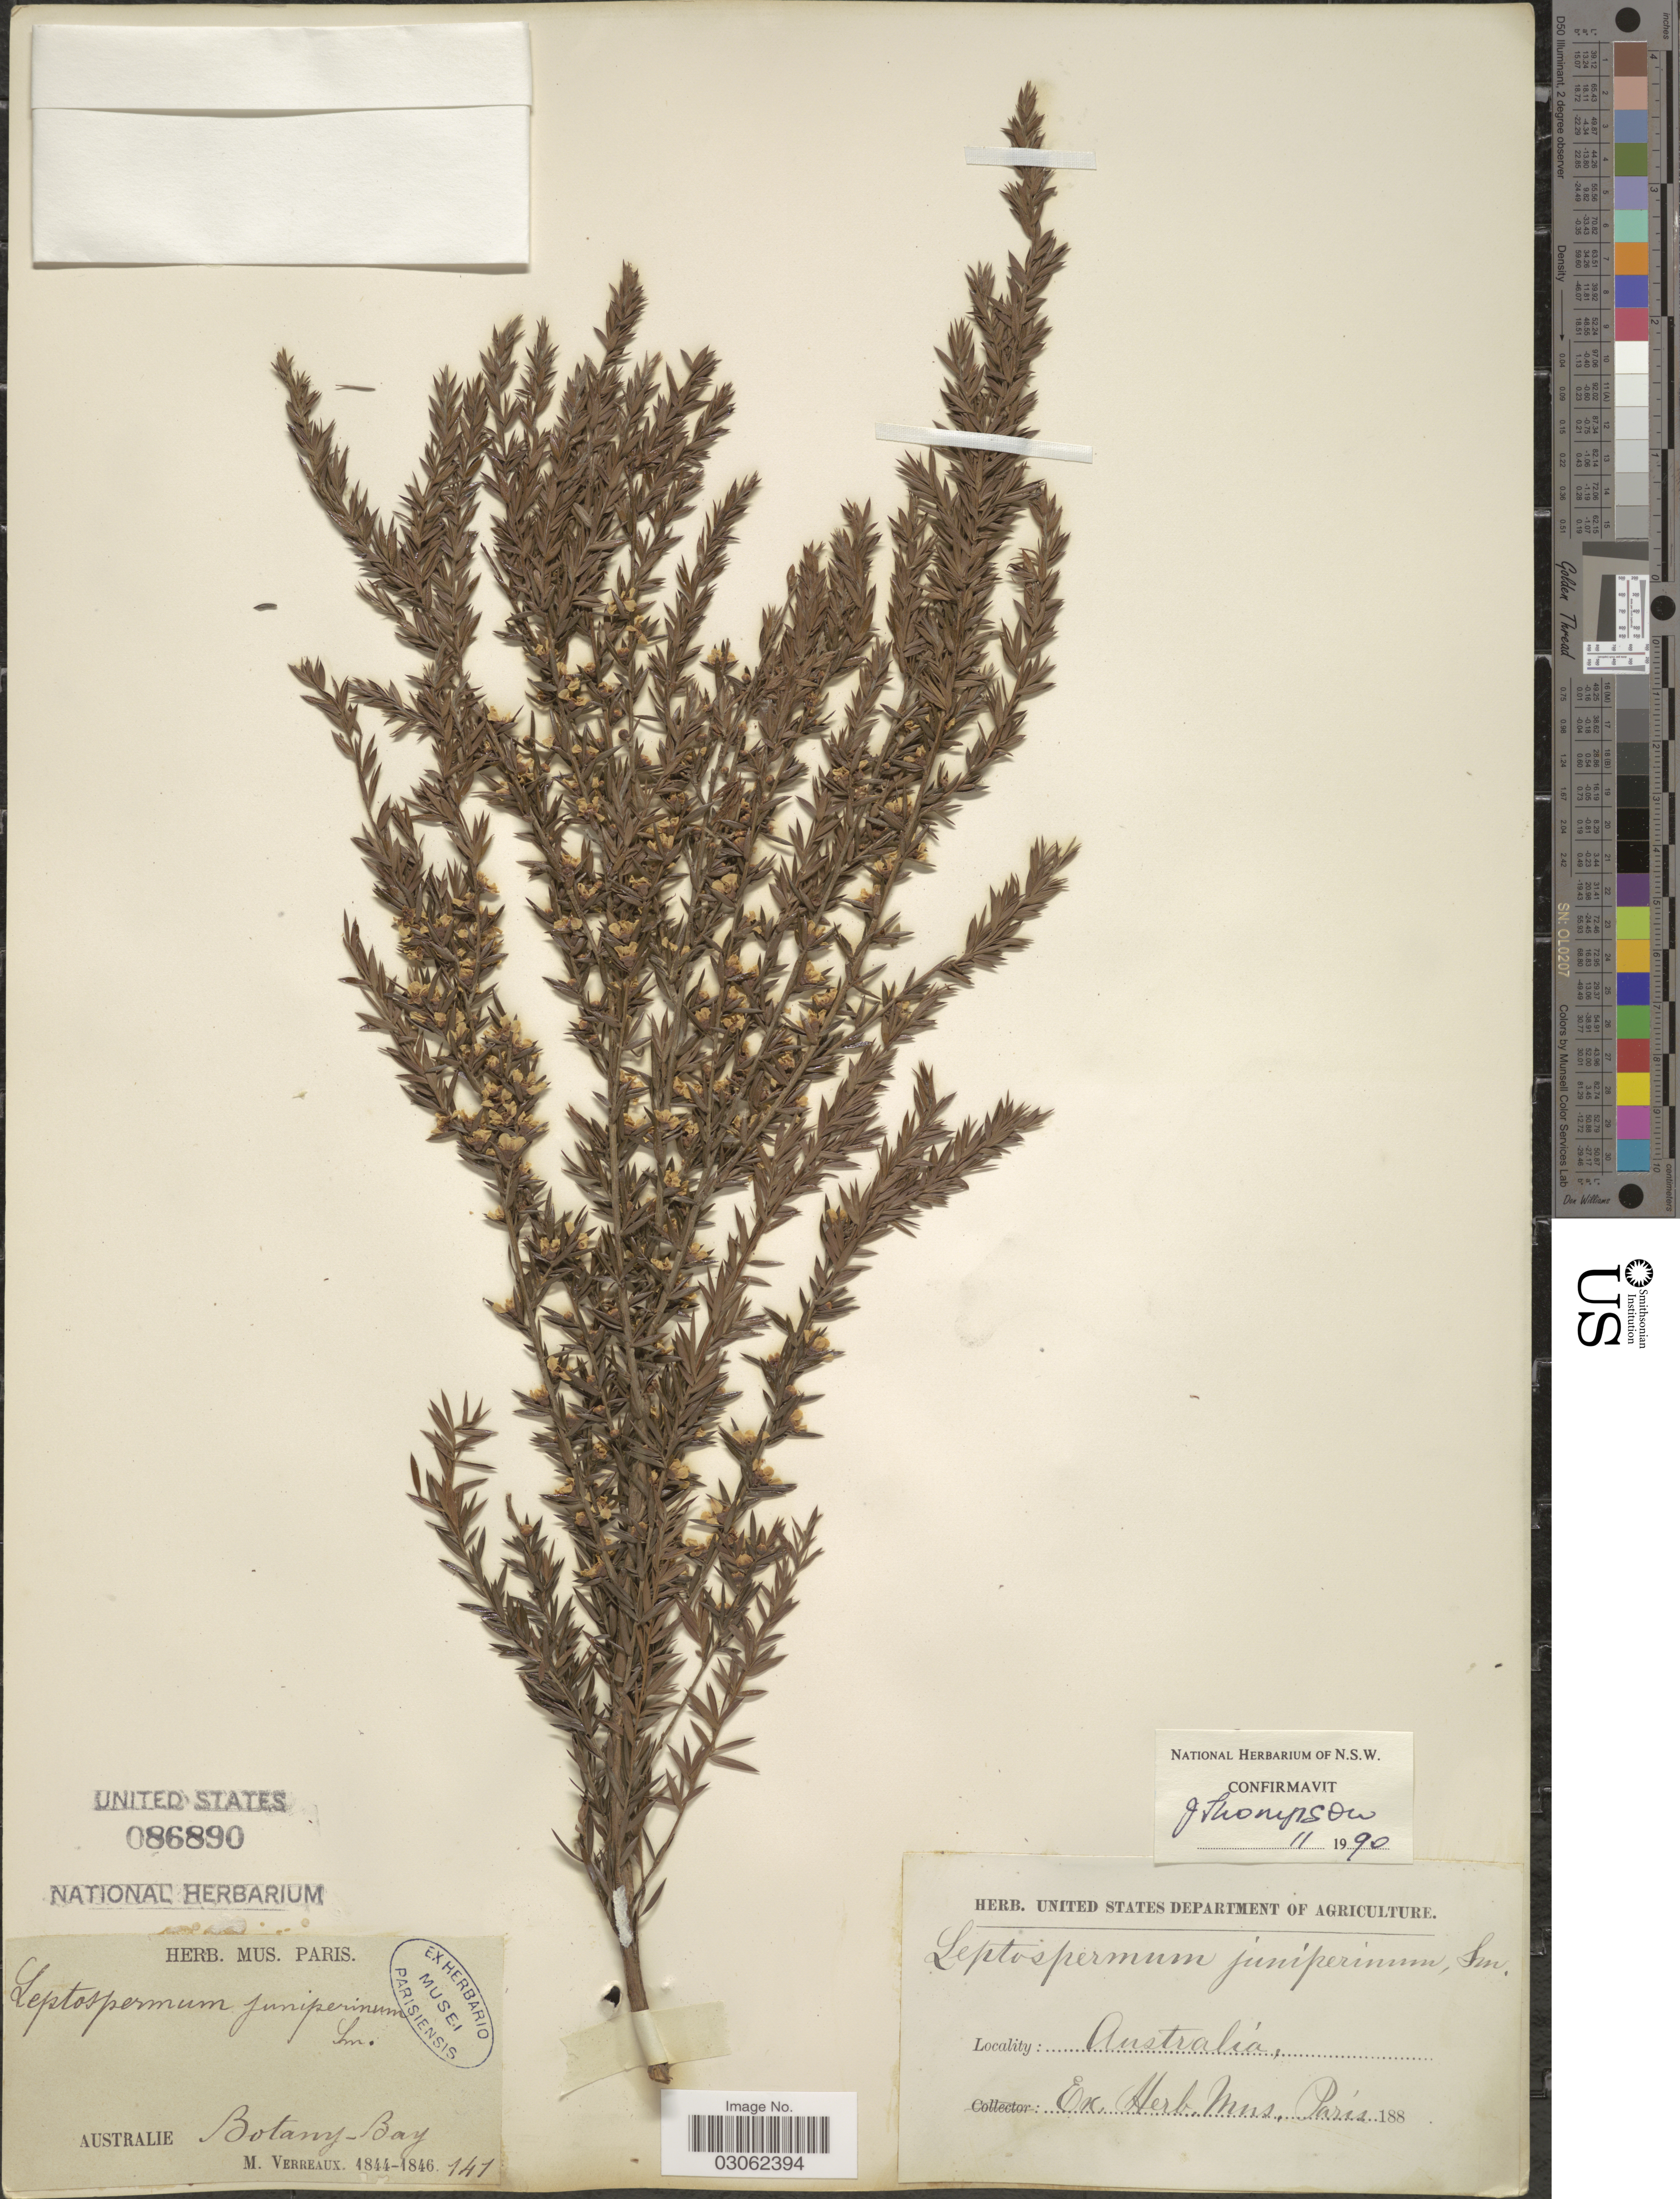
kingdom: Plantae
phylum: Tracheophyta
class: Magnoliopsida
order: Myrtales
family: Myrtaceae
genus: Leptospermum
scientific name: Leptospermum juniperinum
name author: Sm.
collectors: M. Verreaux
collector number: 141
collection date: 1844/1846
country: Australia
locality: Botany Bay.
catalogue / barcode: US 86890